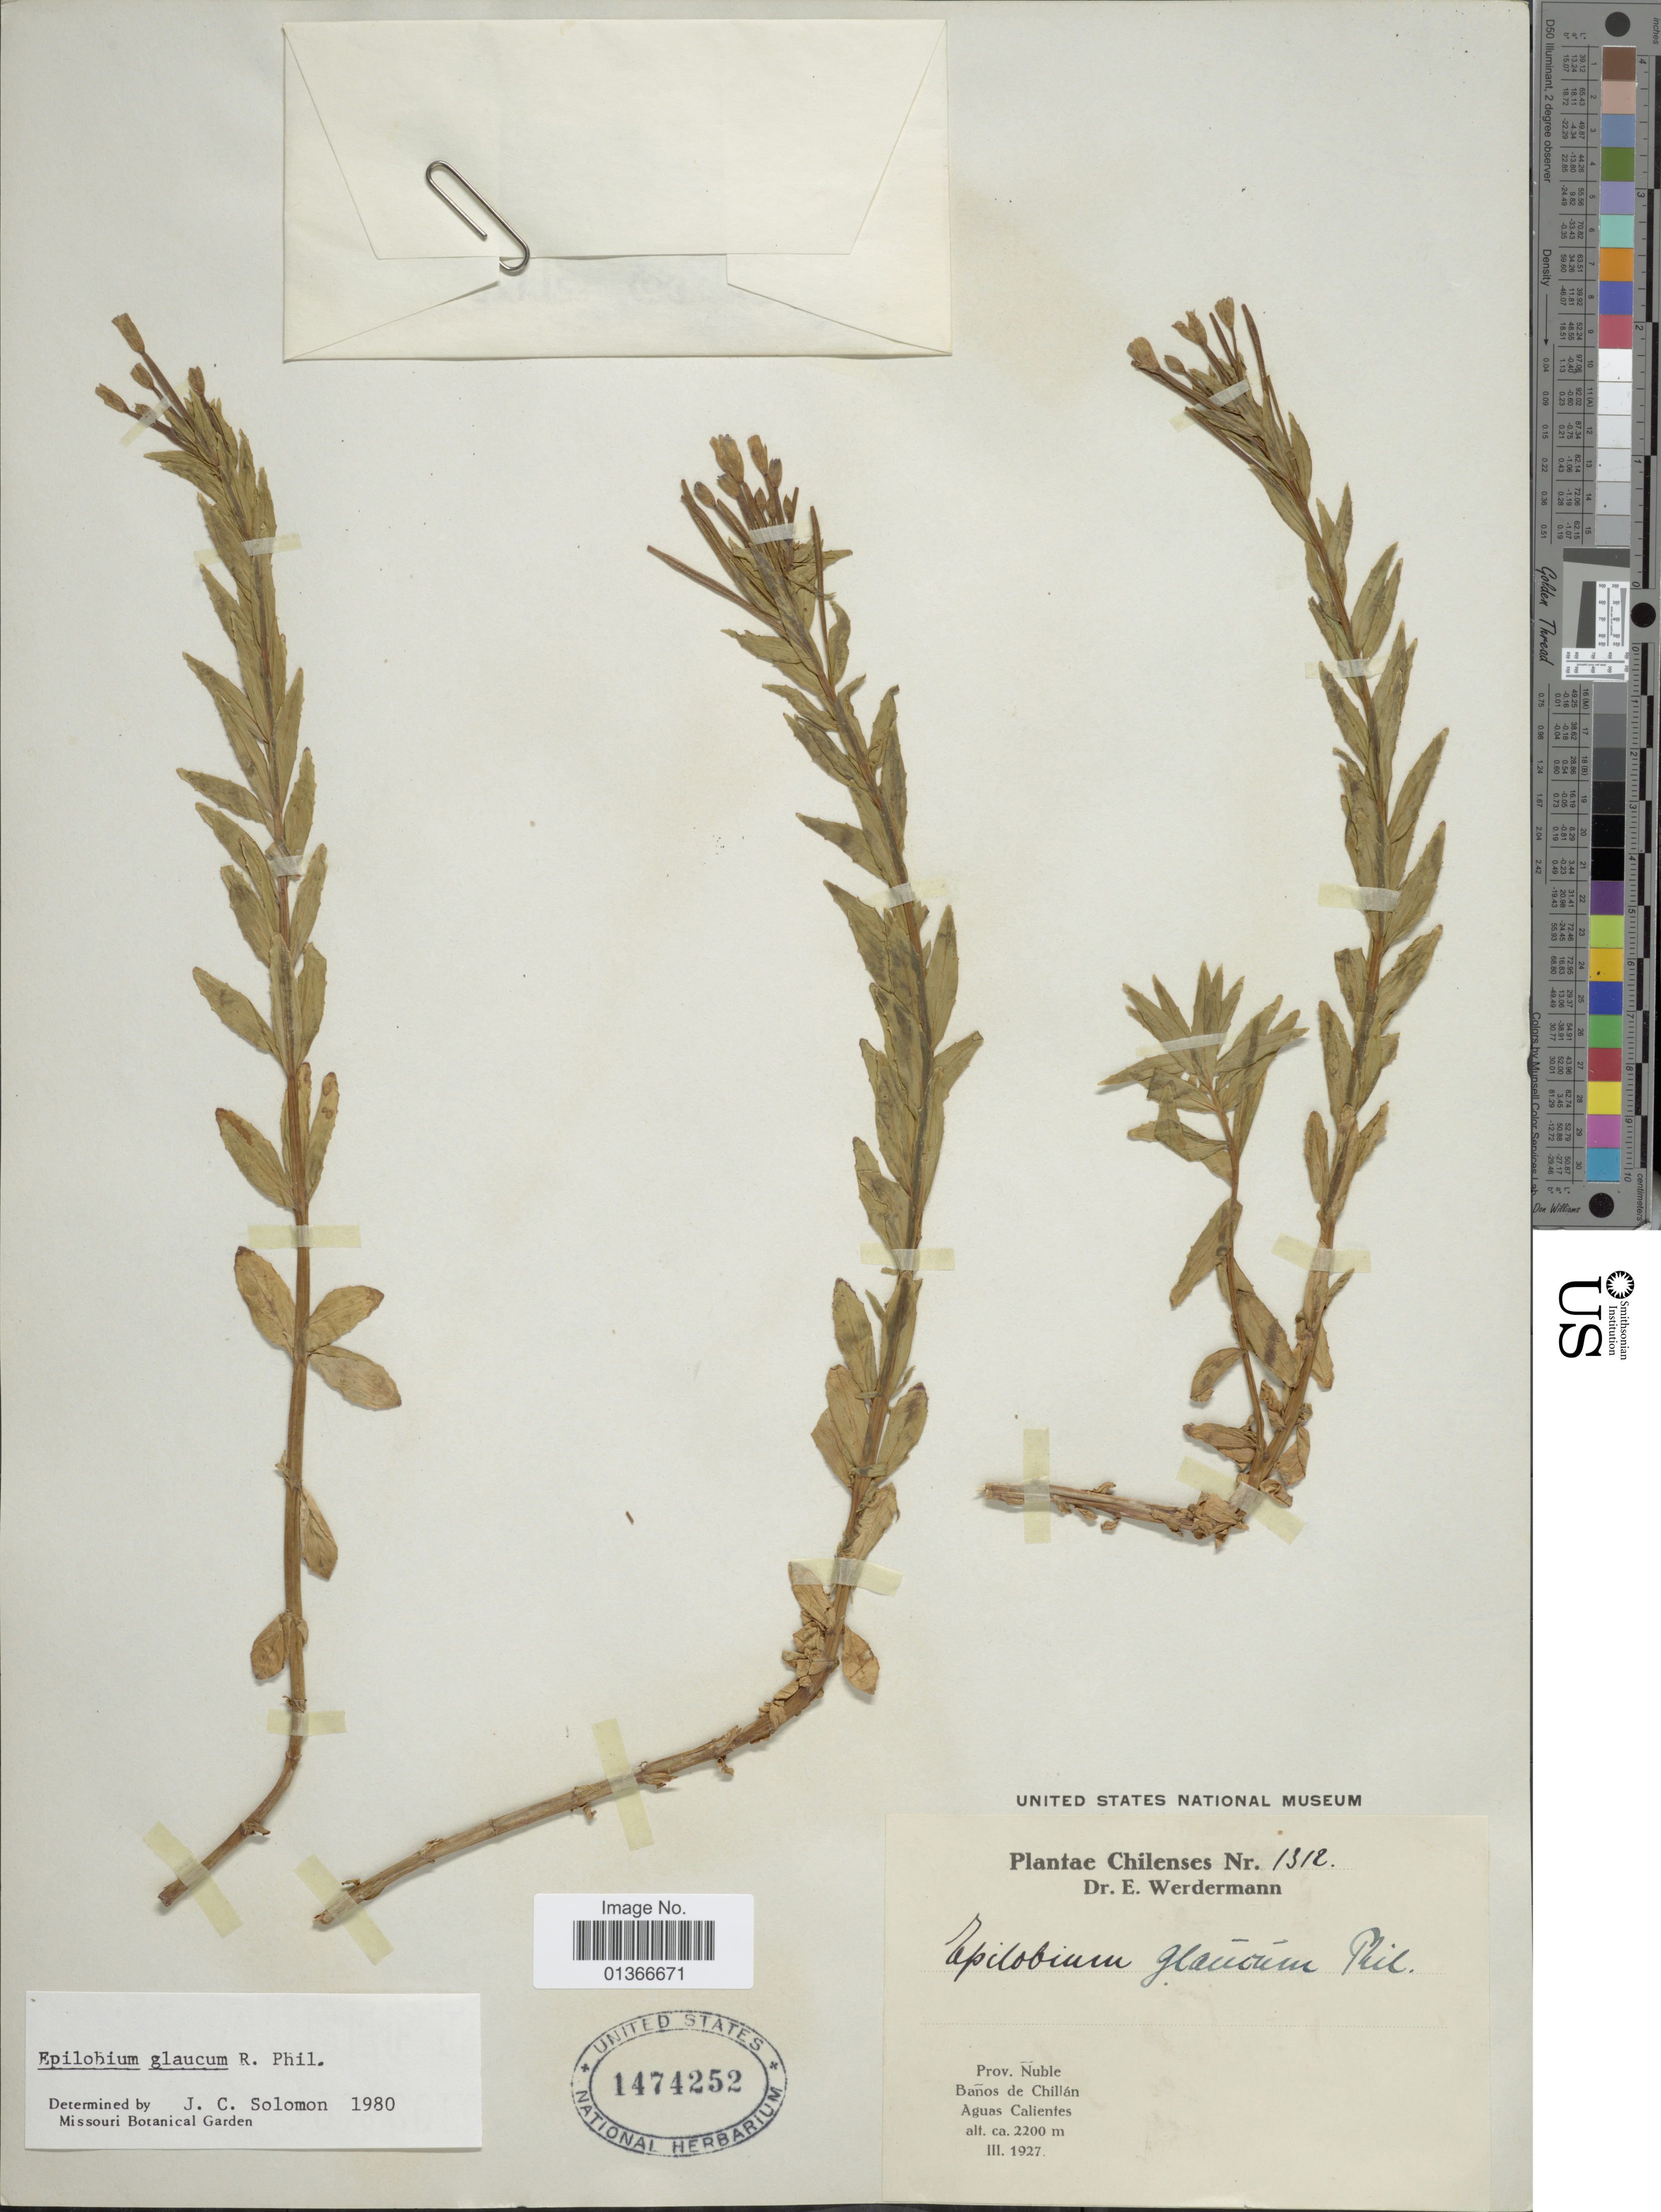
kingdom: Plantae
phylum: Tracheophyta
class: Magnoliopsida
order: Myrtales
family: Onagraceae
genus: Epilobium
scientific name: Epilobium glaucum Howell, nom. illeg.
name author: Howell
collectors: E. Werdermann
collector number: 1312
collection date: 1927-03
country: Chile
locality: Prov. Nuble. Baños de Chillán. Aguas Calientes.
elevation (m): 2200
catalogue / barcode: US 1474252